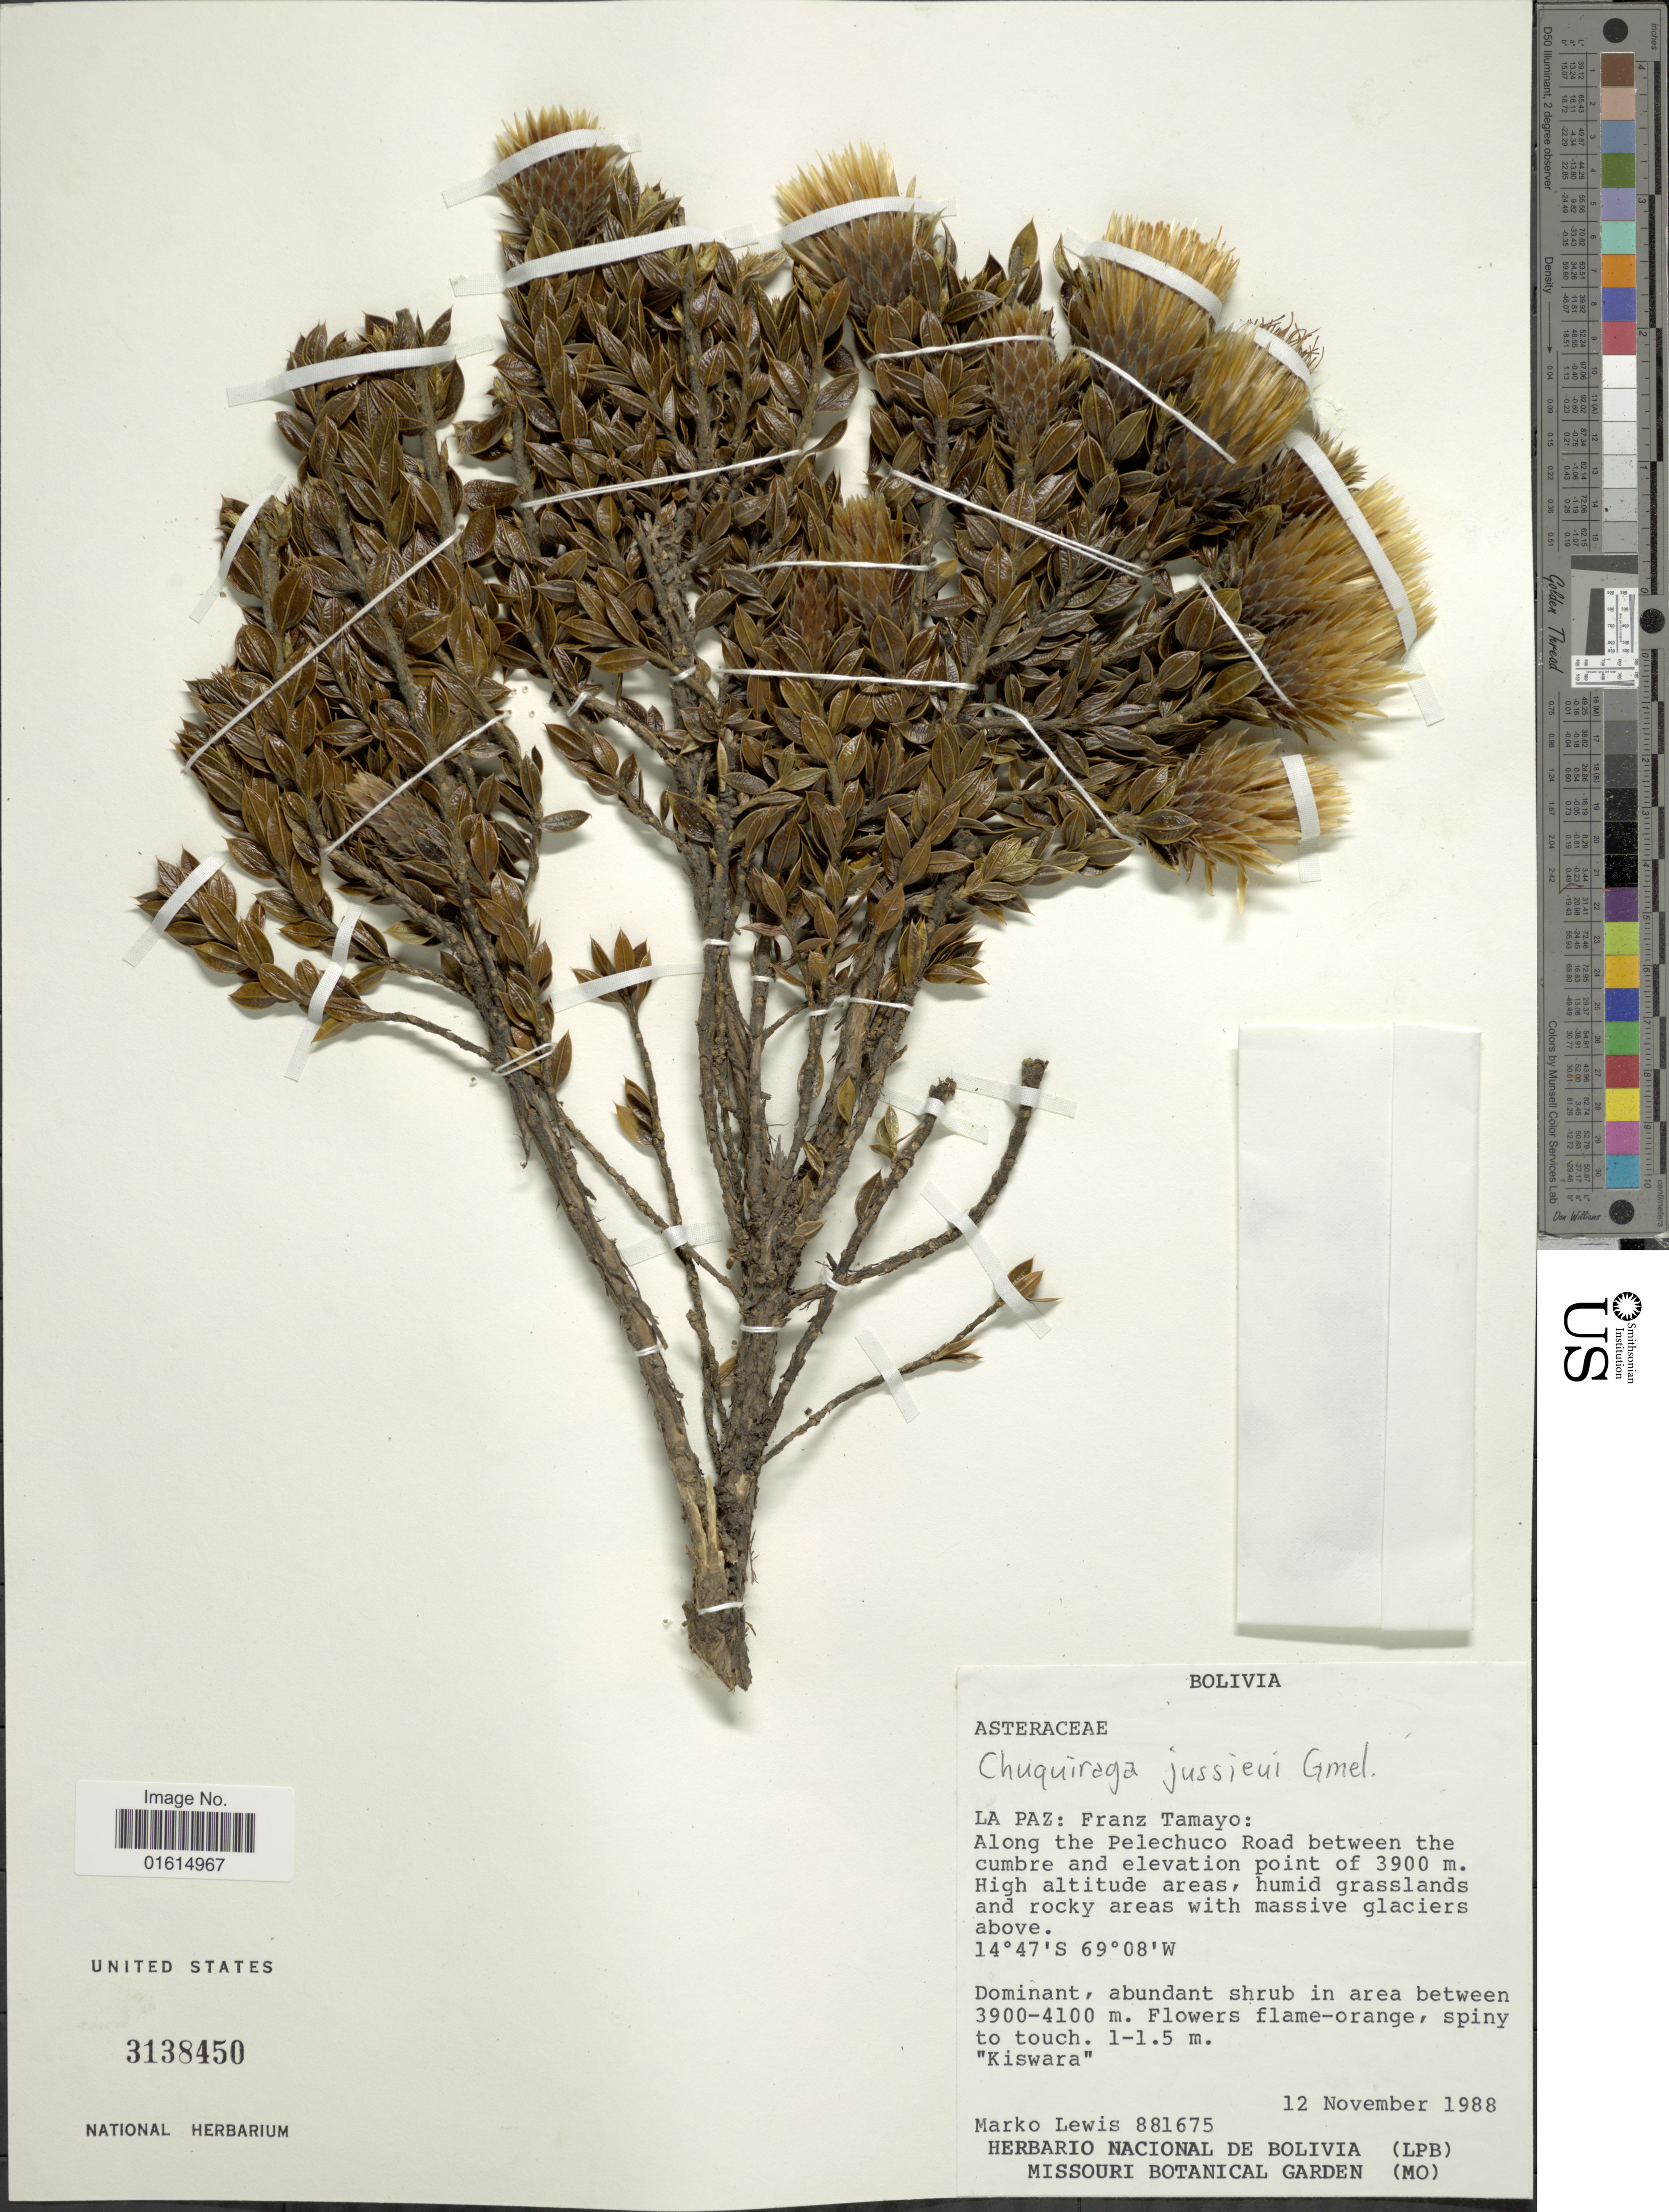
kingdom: Plantae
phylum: Tracheophyta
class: Magnoliopsida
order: Asterales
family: Asteraceae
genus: Chuquiraga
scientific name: Chuquiraga jussieui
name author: J.F. Gmel.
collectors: M. A. Lewis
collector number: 881675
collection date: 1988-11-12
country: Bolivia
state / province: La Paz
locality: La Paz, Franz Tamayo, along the Pelechuco Road between the cumbre and elevation point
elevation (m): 3900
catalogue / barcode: US 3138450